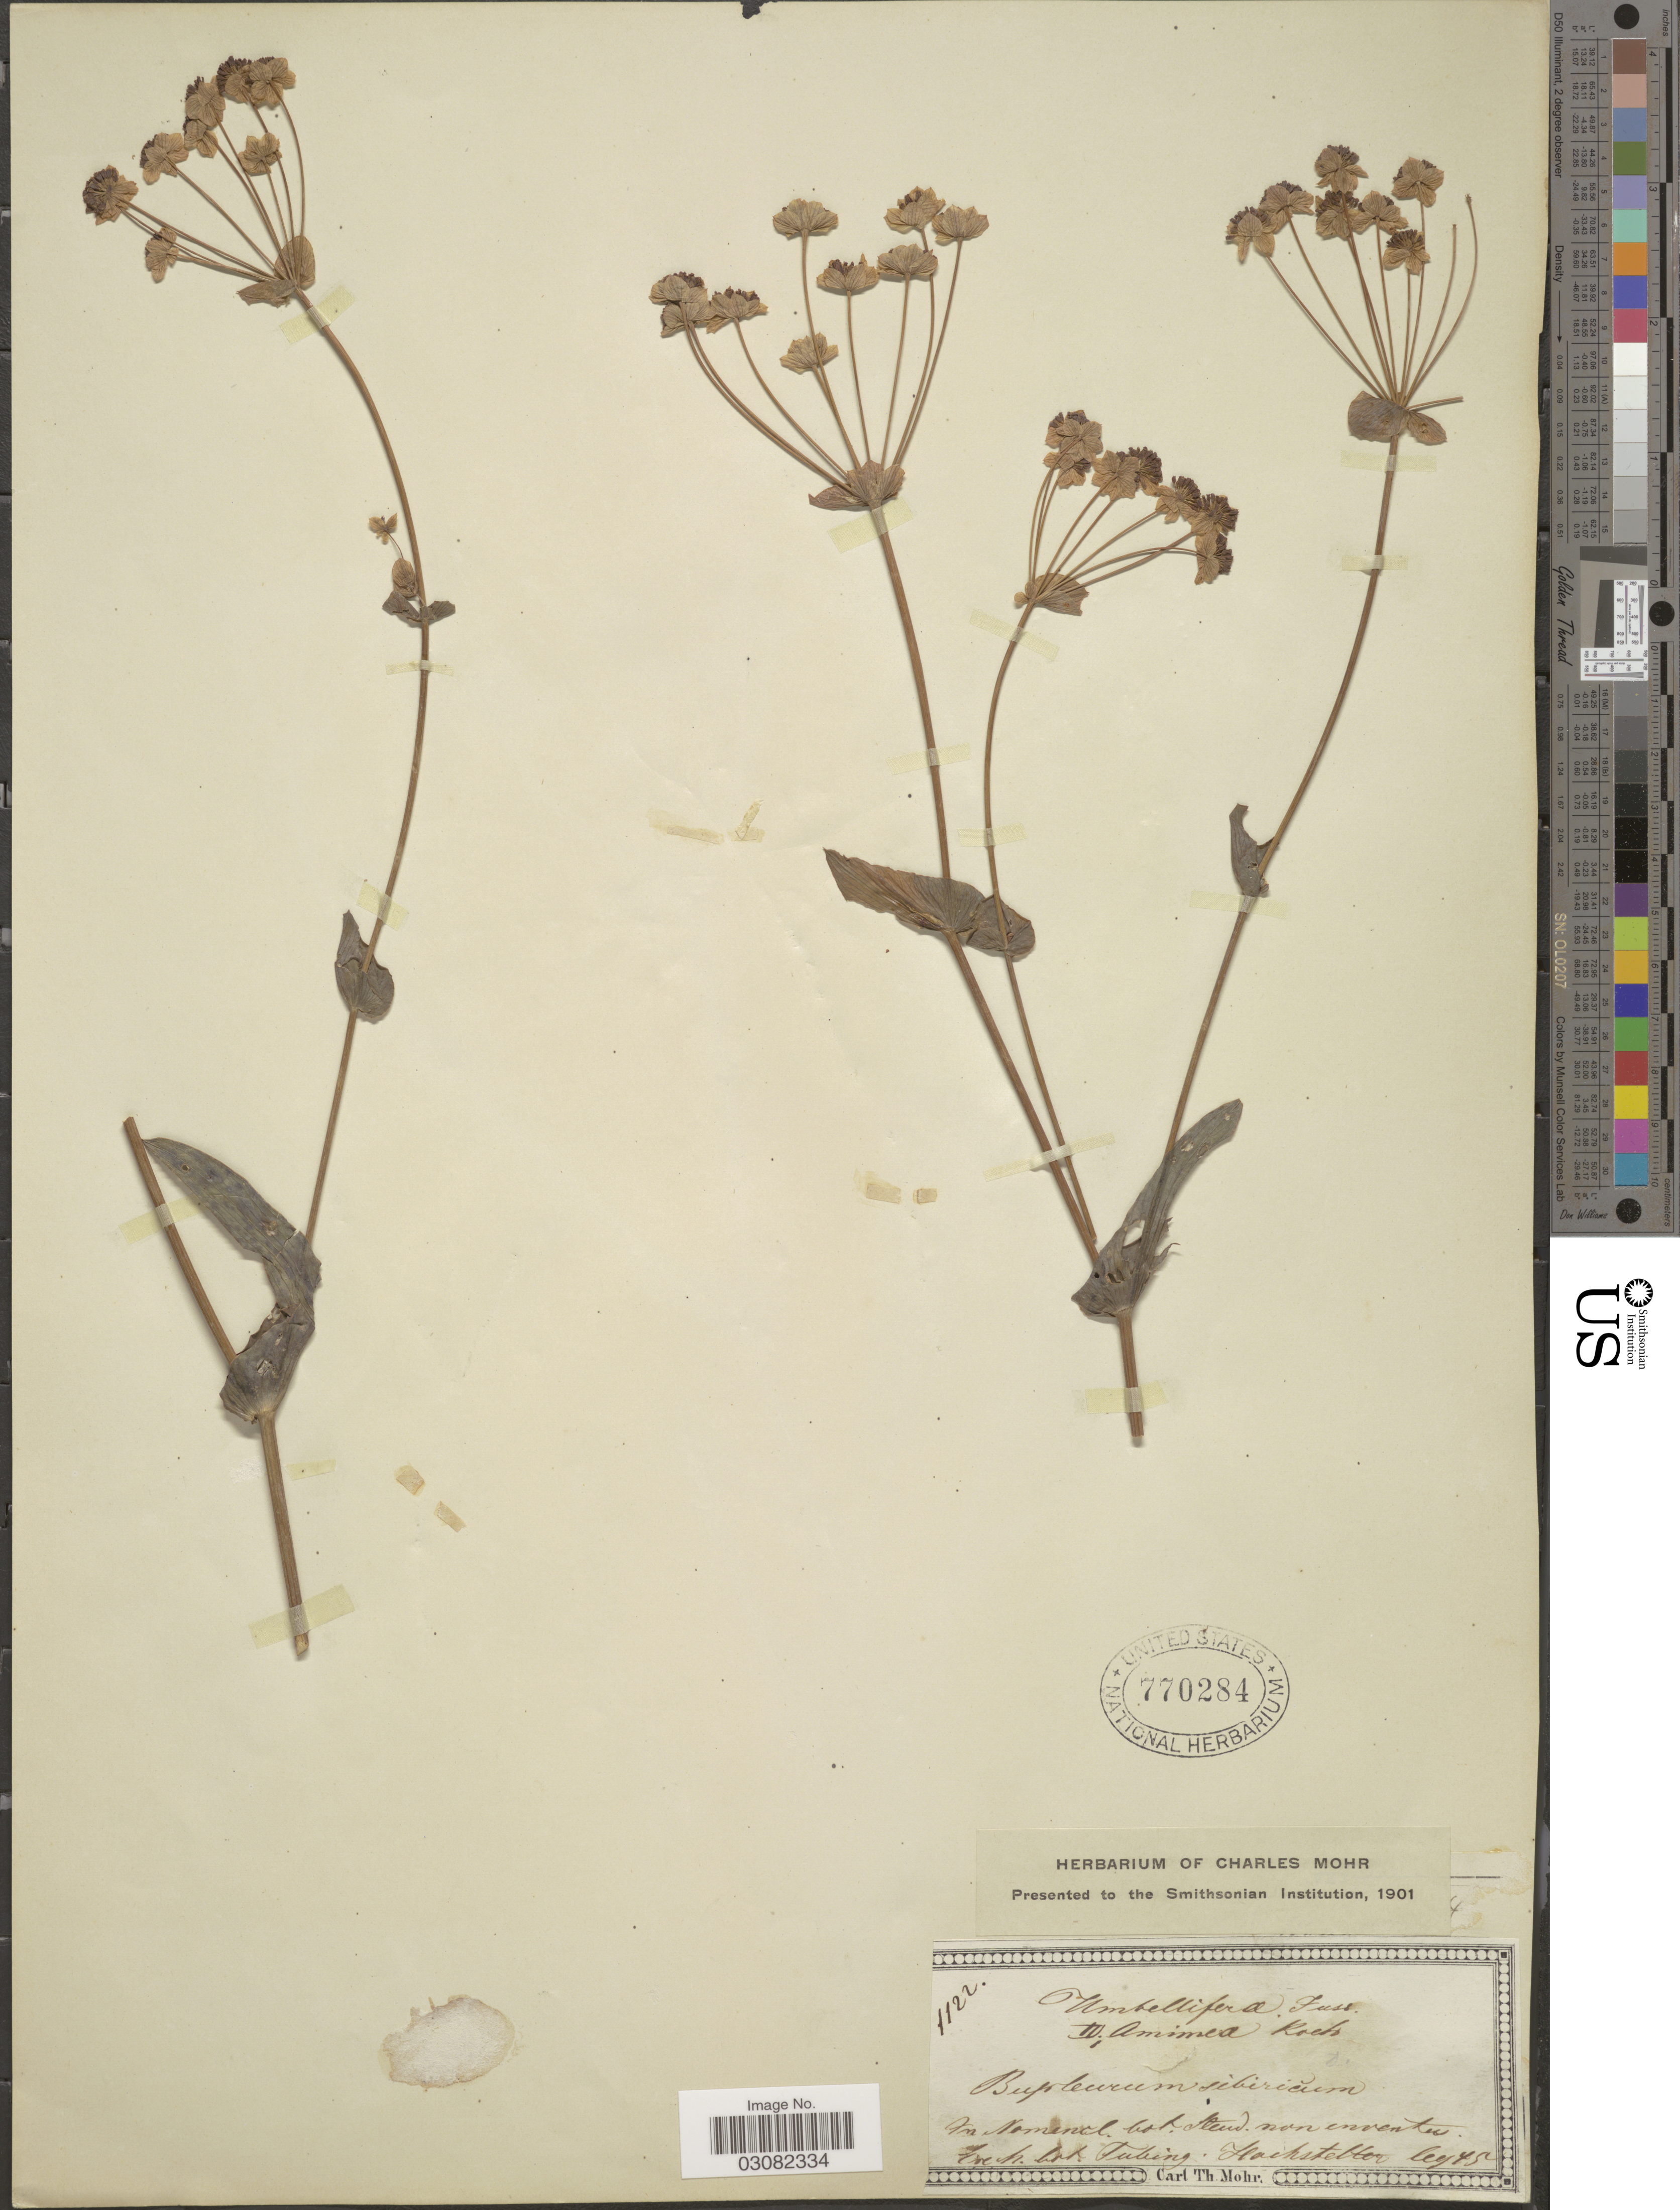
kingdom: Plantae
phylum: Tracheophyta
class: Magnoliopsida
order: Apiales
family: Apiaceae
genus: Bupleurum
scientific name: Bupleurum sibiricum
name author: Vest ex Spreng.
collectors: Mohr, C. T. (herbarium)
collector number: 1122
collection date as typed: Transcribed d/m/y: //45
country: Germany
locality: In Nomen bot. Stend non inventus. Tubing. Hochstetter.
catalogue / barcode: US 770284